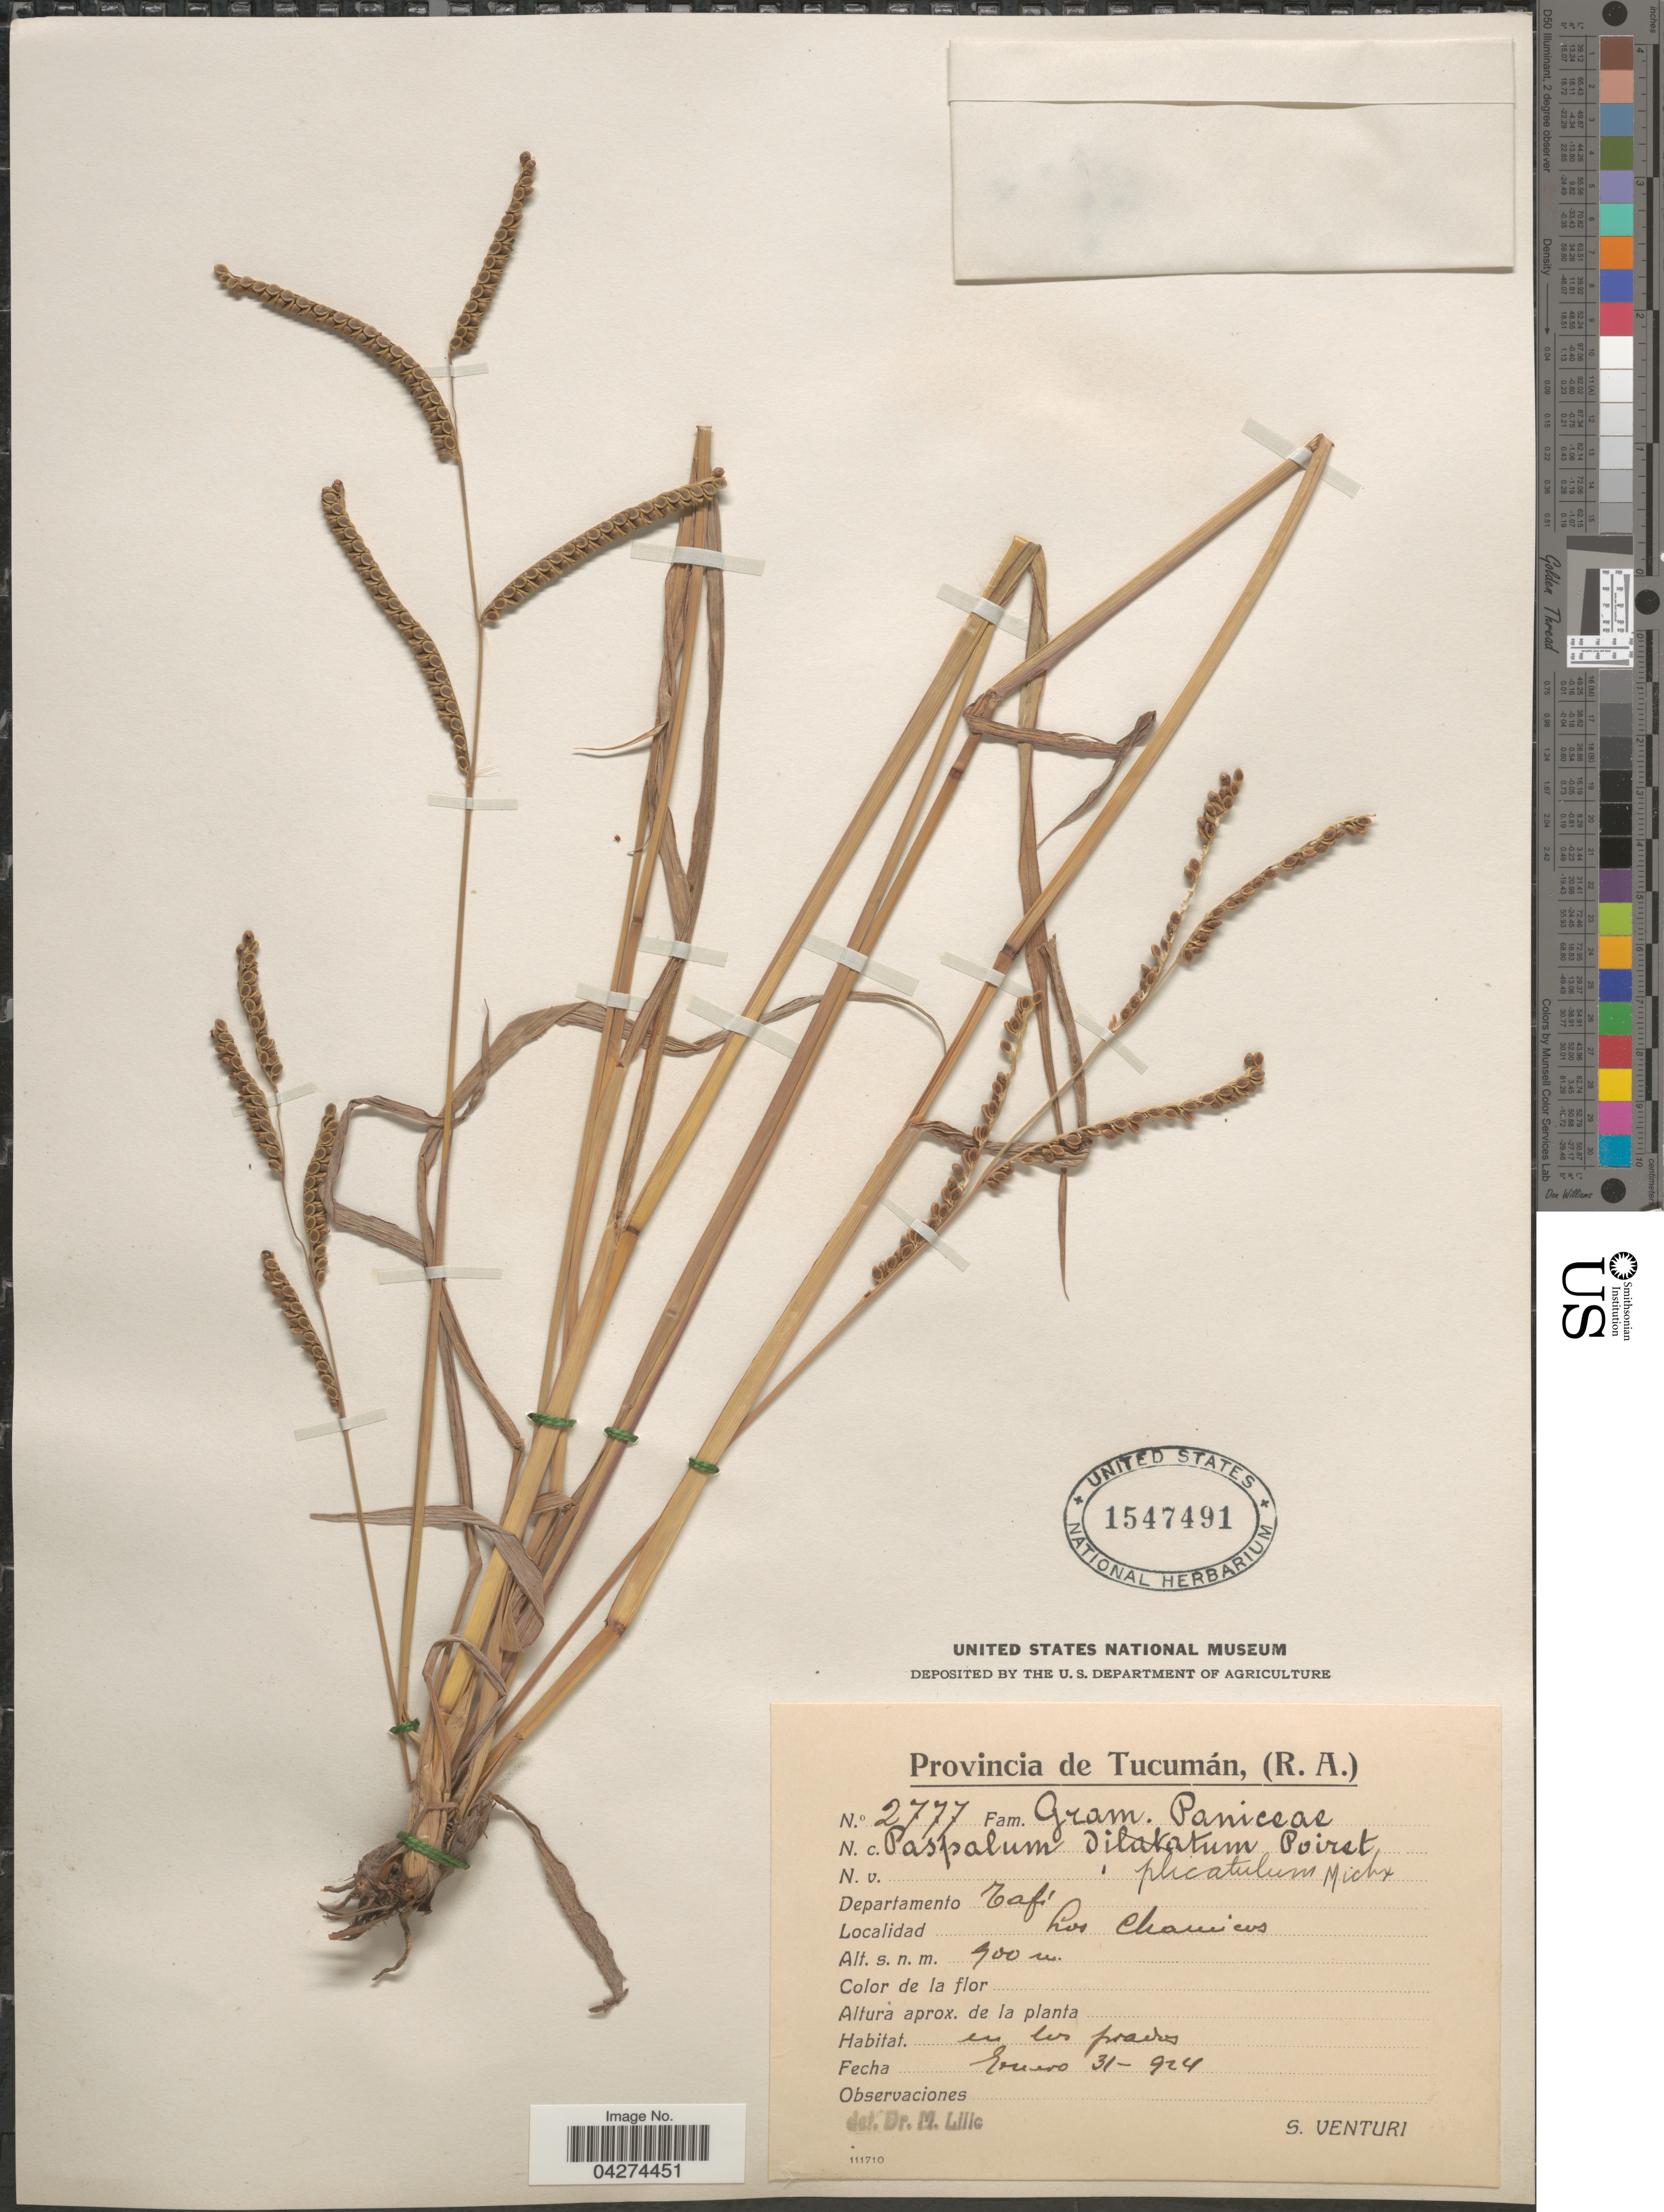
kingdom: Plantae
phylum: Tracheophyta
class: Liliopsida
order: Poales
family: Poaceae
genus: Paspalum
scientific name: Paspalum plicatulum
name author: Michx.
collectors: S. Venturi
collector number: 2777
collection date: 1924-01-31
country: Argentina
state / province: Tucuman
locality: (R.A.) Departamento Tafi. Los Chamicos.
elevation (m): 900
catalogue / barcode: US 1547491